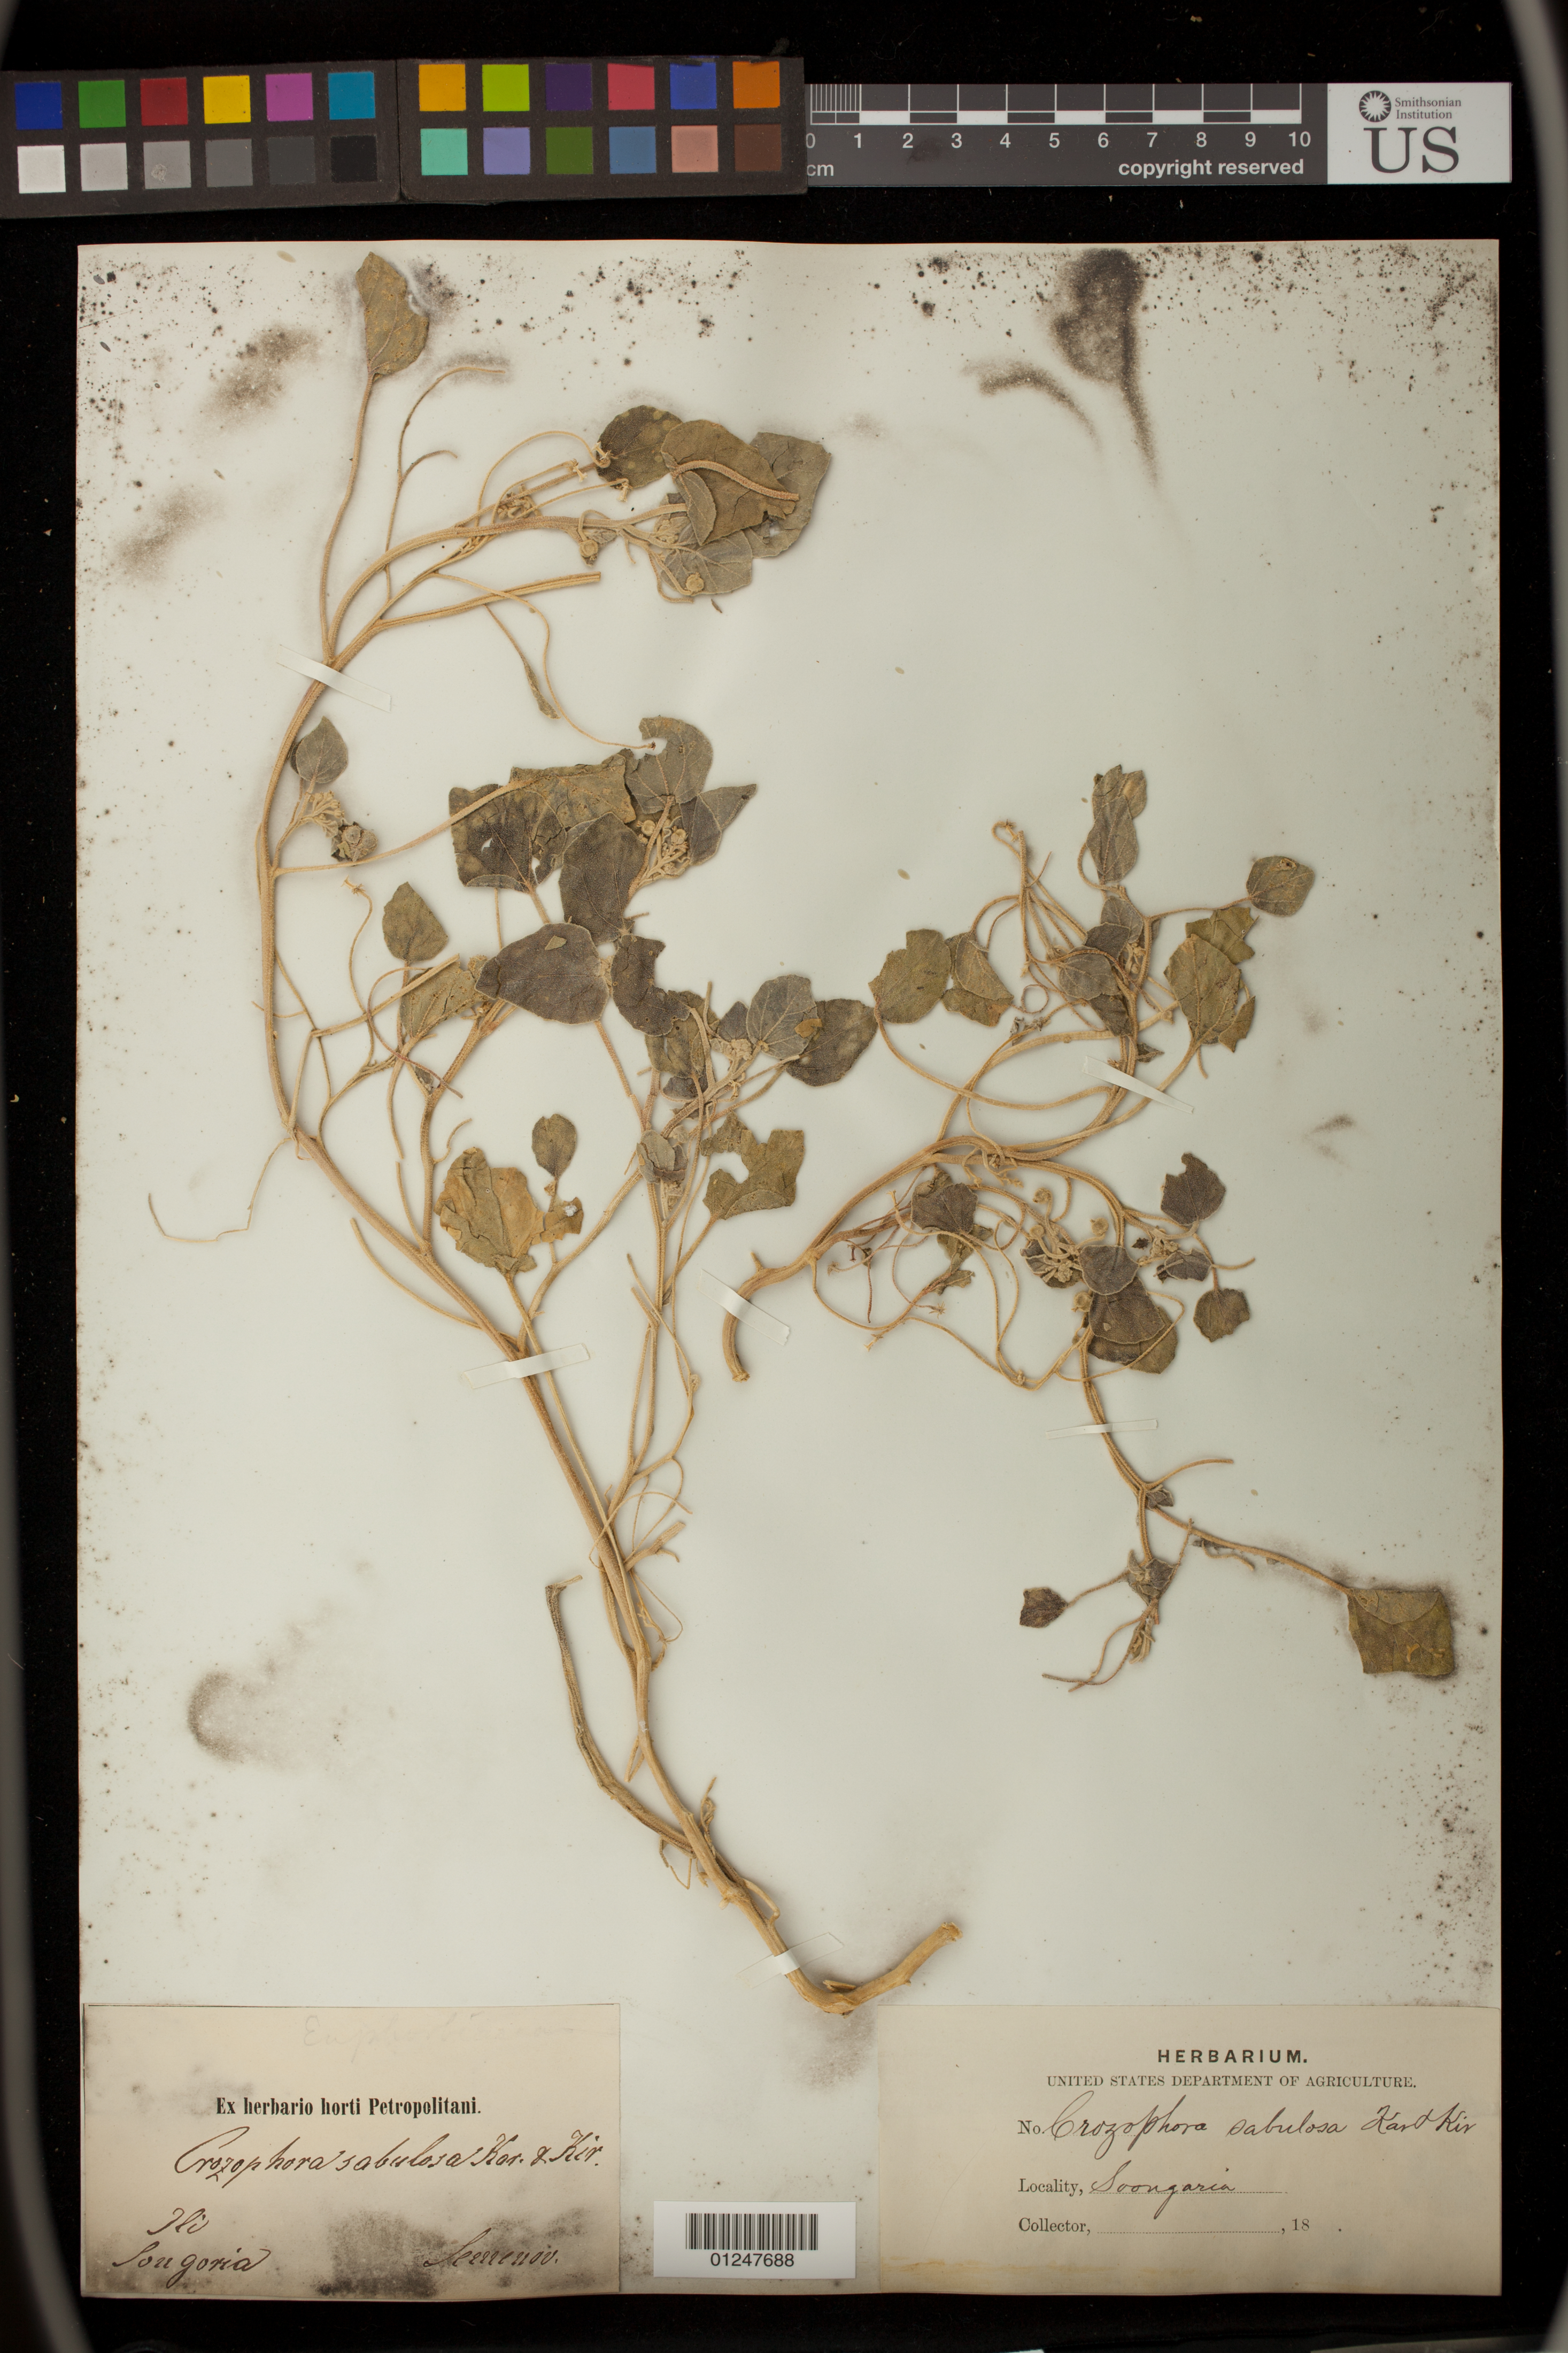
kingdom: Plantae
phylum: Tracheophyta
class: Magnoliopsida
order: Malpighiales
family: Euphorbiaceae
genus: Chrozophora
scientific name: Chrozophora sabulosa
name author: Kar. & Kir.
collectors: -- Semenov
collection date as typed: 18--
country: Kazakhstan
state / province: Koulikoro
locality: Songoria